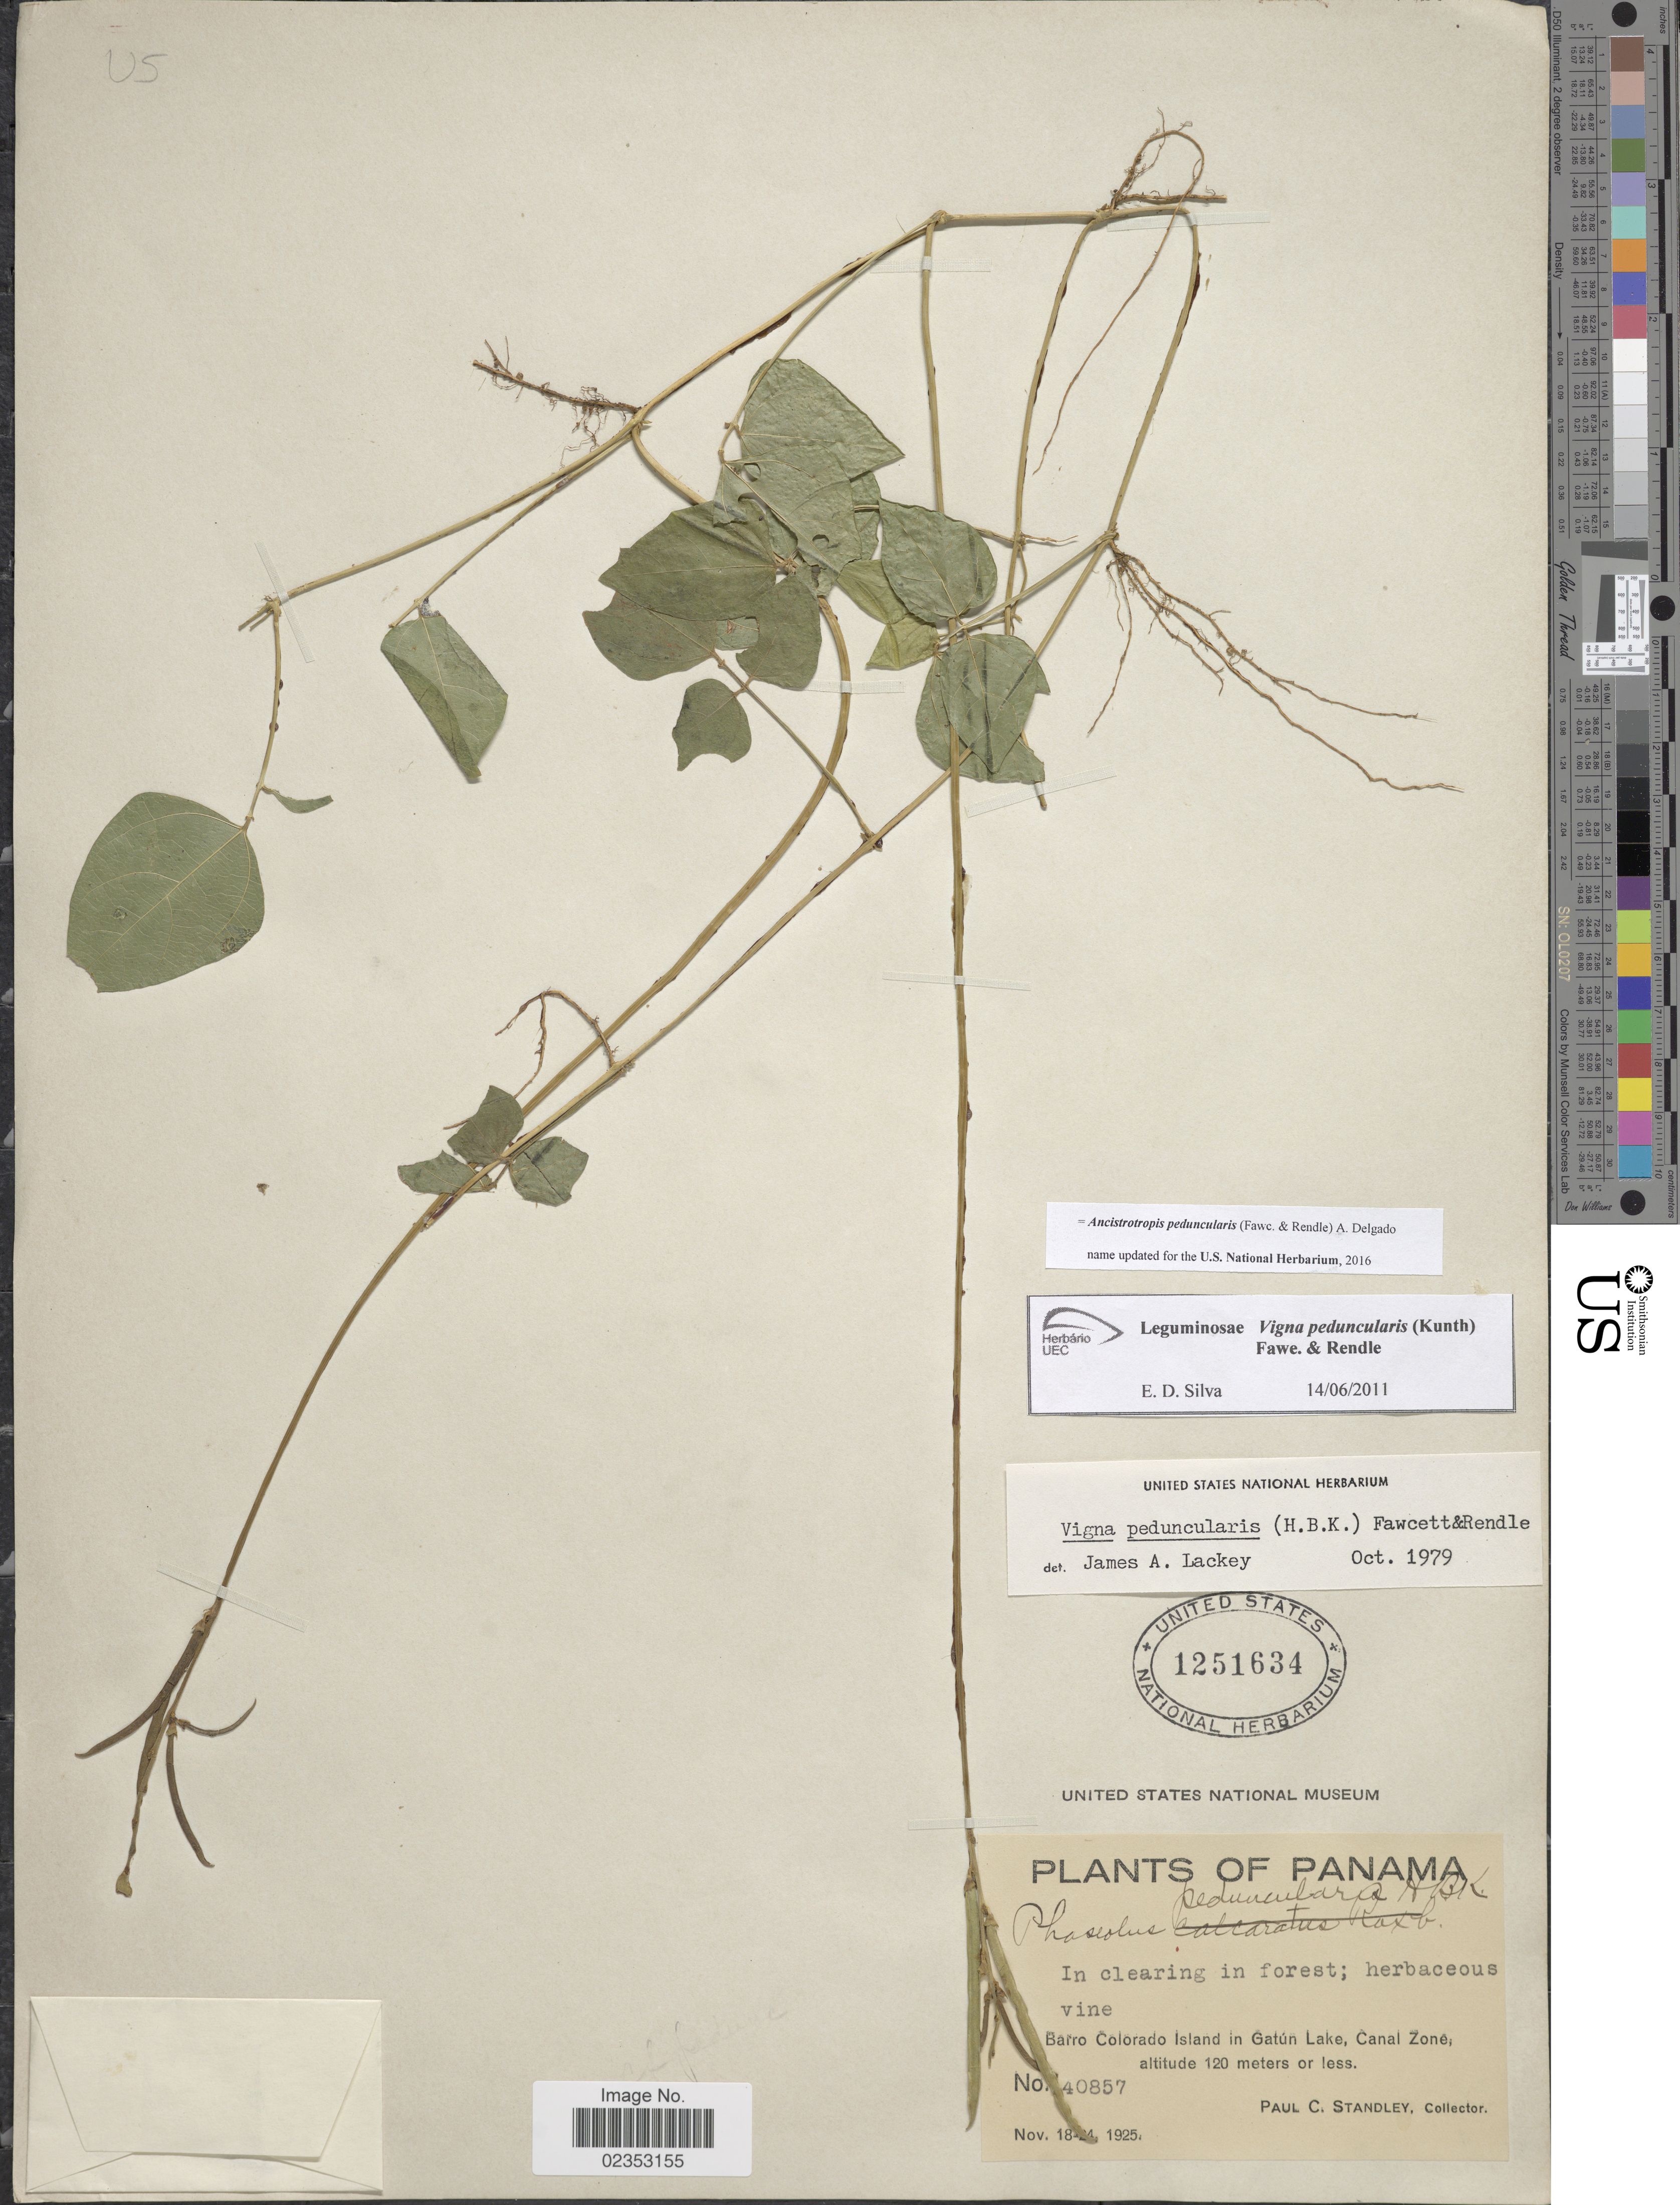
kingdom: Plantae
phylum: Tracheophyta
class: Magnoliopsida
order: Fabales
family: Fabaceae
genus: Ancistrotropis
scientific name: Ancistrotropis peduncularis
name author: (Fawc. & Rendle) A. Delgado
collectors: P. C. Standley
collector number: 40857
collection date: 1925-11-18/1925-11-24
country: Panama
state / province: Panamá Oeste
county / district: Canal Zone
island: Barro Colorado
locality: Barro Colorado Island in Gatun Lake, Canal Zone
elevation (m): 120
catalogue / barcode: US 1251634